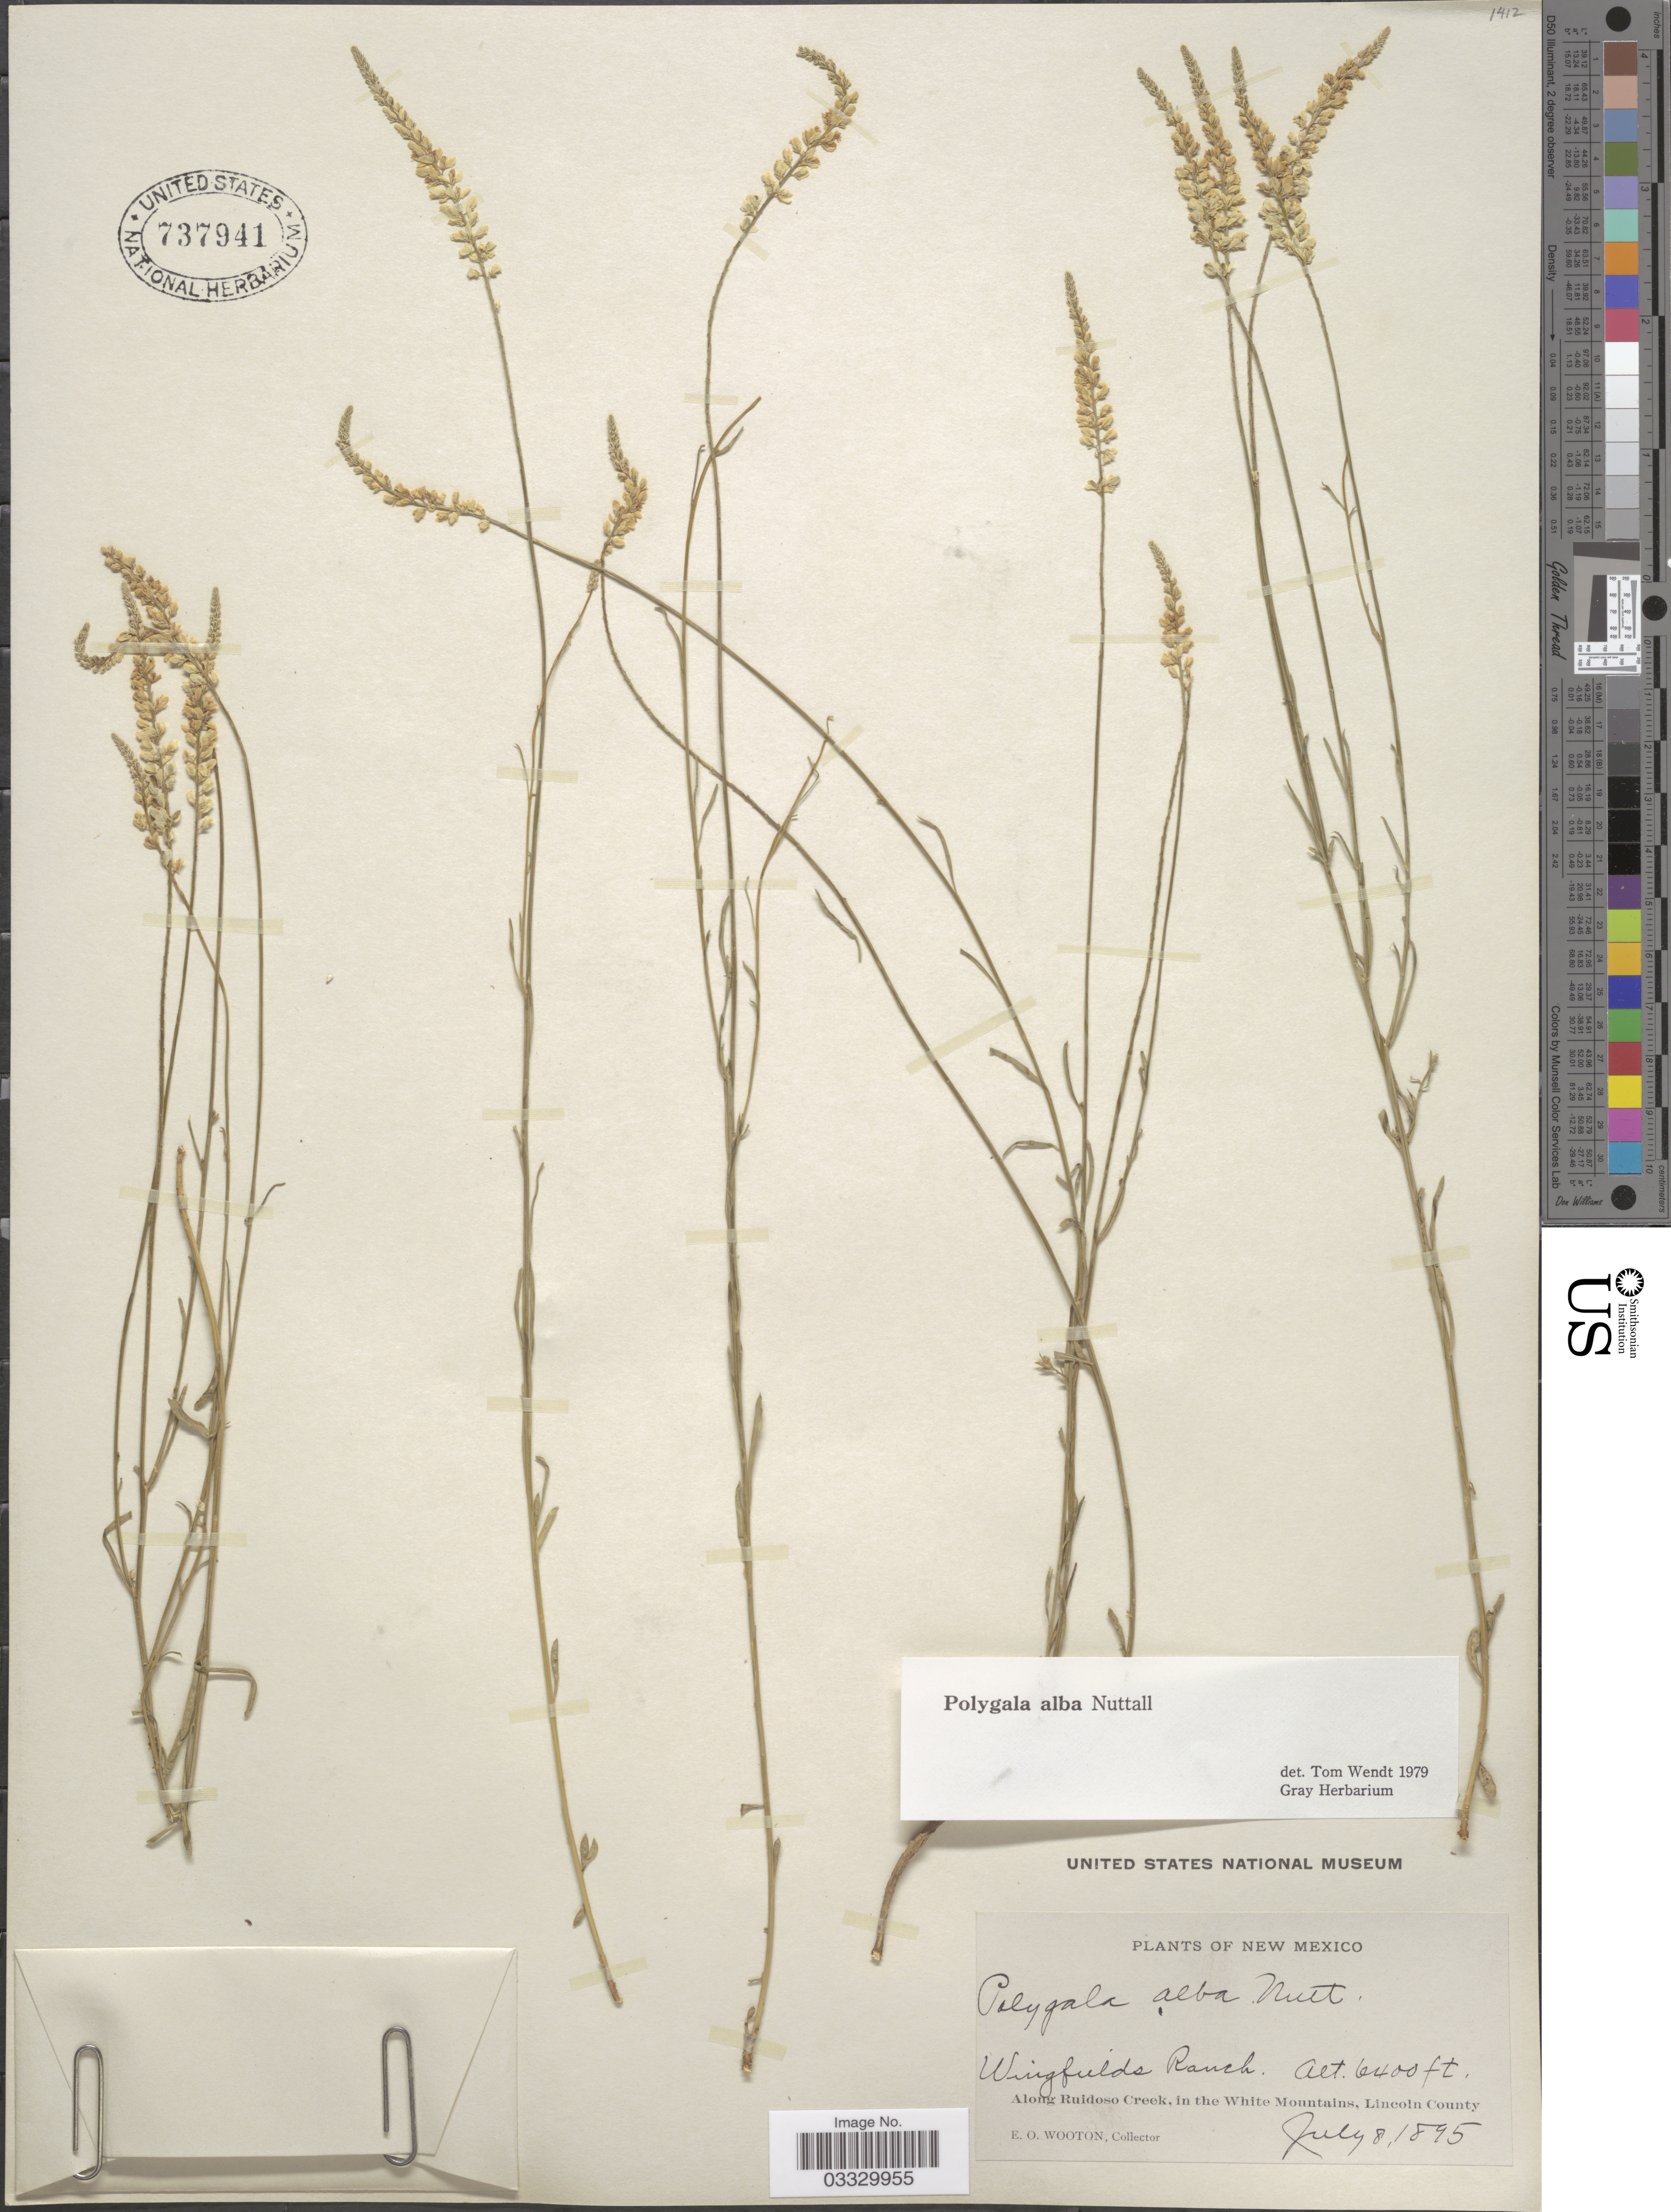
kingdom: Plantae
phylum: Tracheophyta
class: Magnoliopsida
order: Fabales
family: Polygalaceae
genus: Polygala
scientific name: Polygala alba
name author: Nutt.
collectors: E. O. Wooton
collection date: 1895-07-08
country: United States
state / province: New Mexico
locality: Wingfields Ranch. Along Ruidoso Creek, in the White Mountains, Lincoln County.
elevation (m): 1951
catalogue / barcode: US 737941